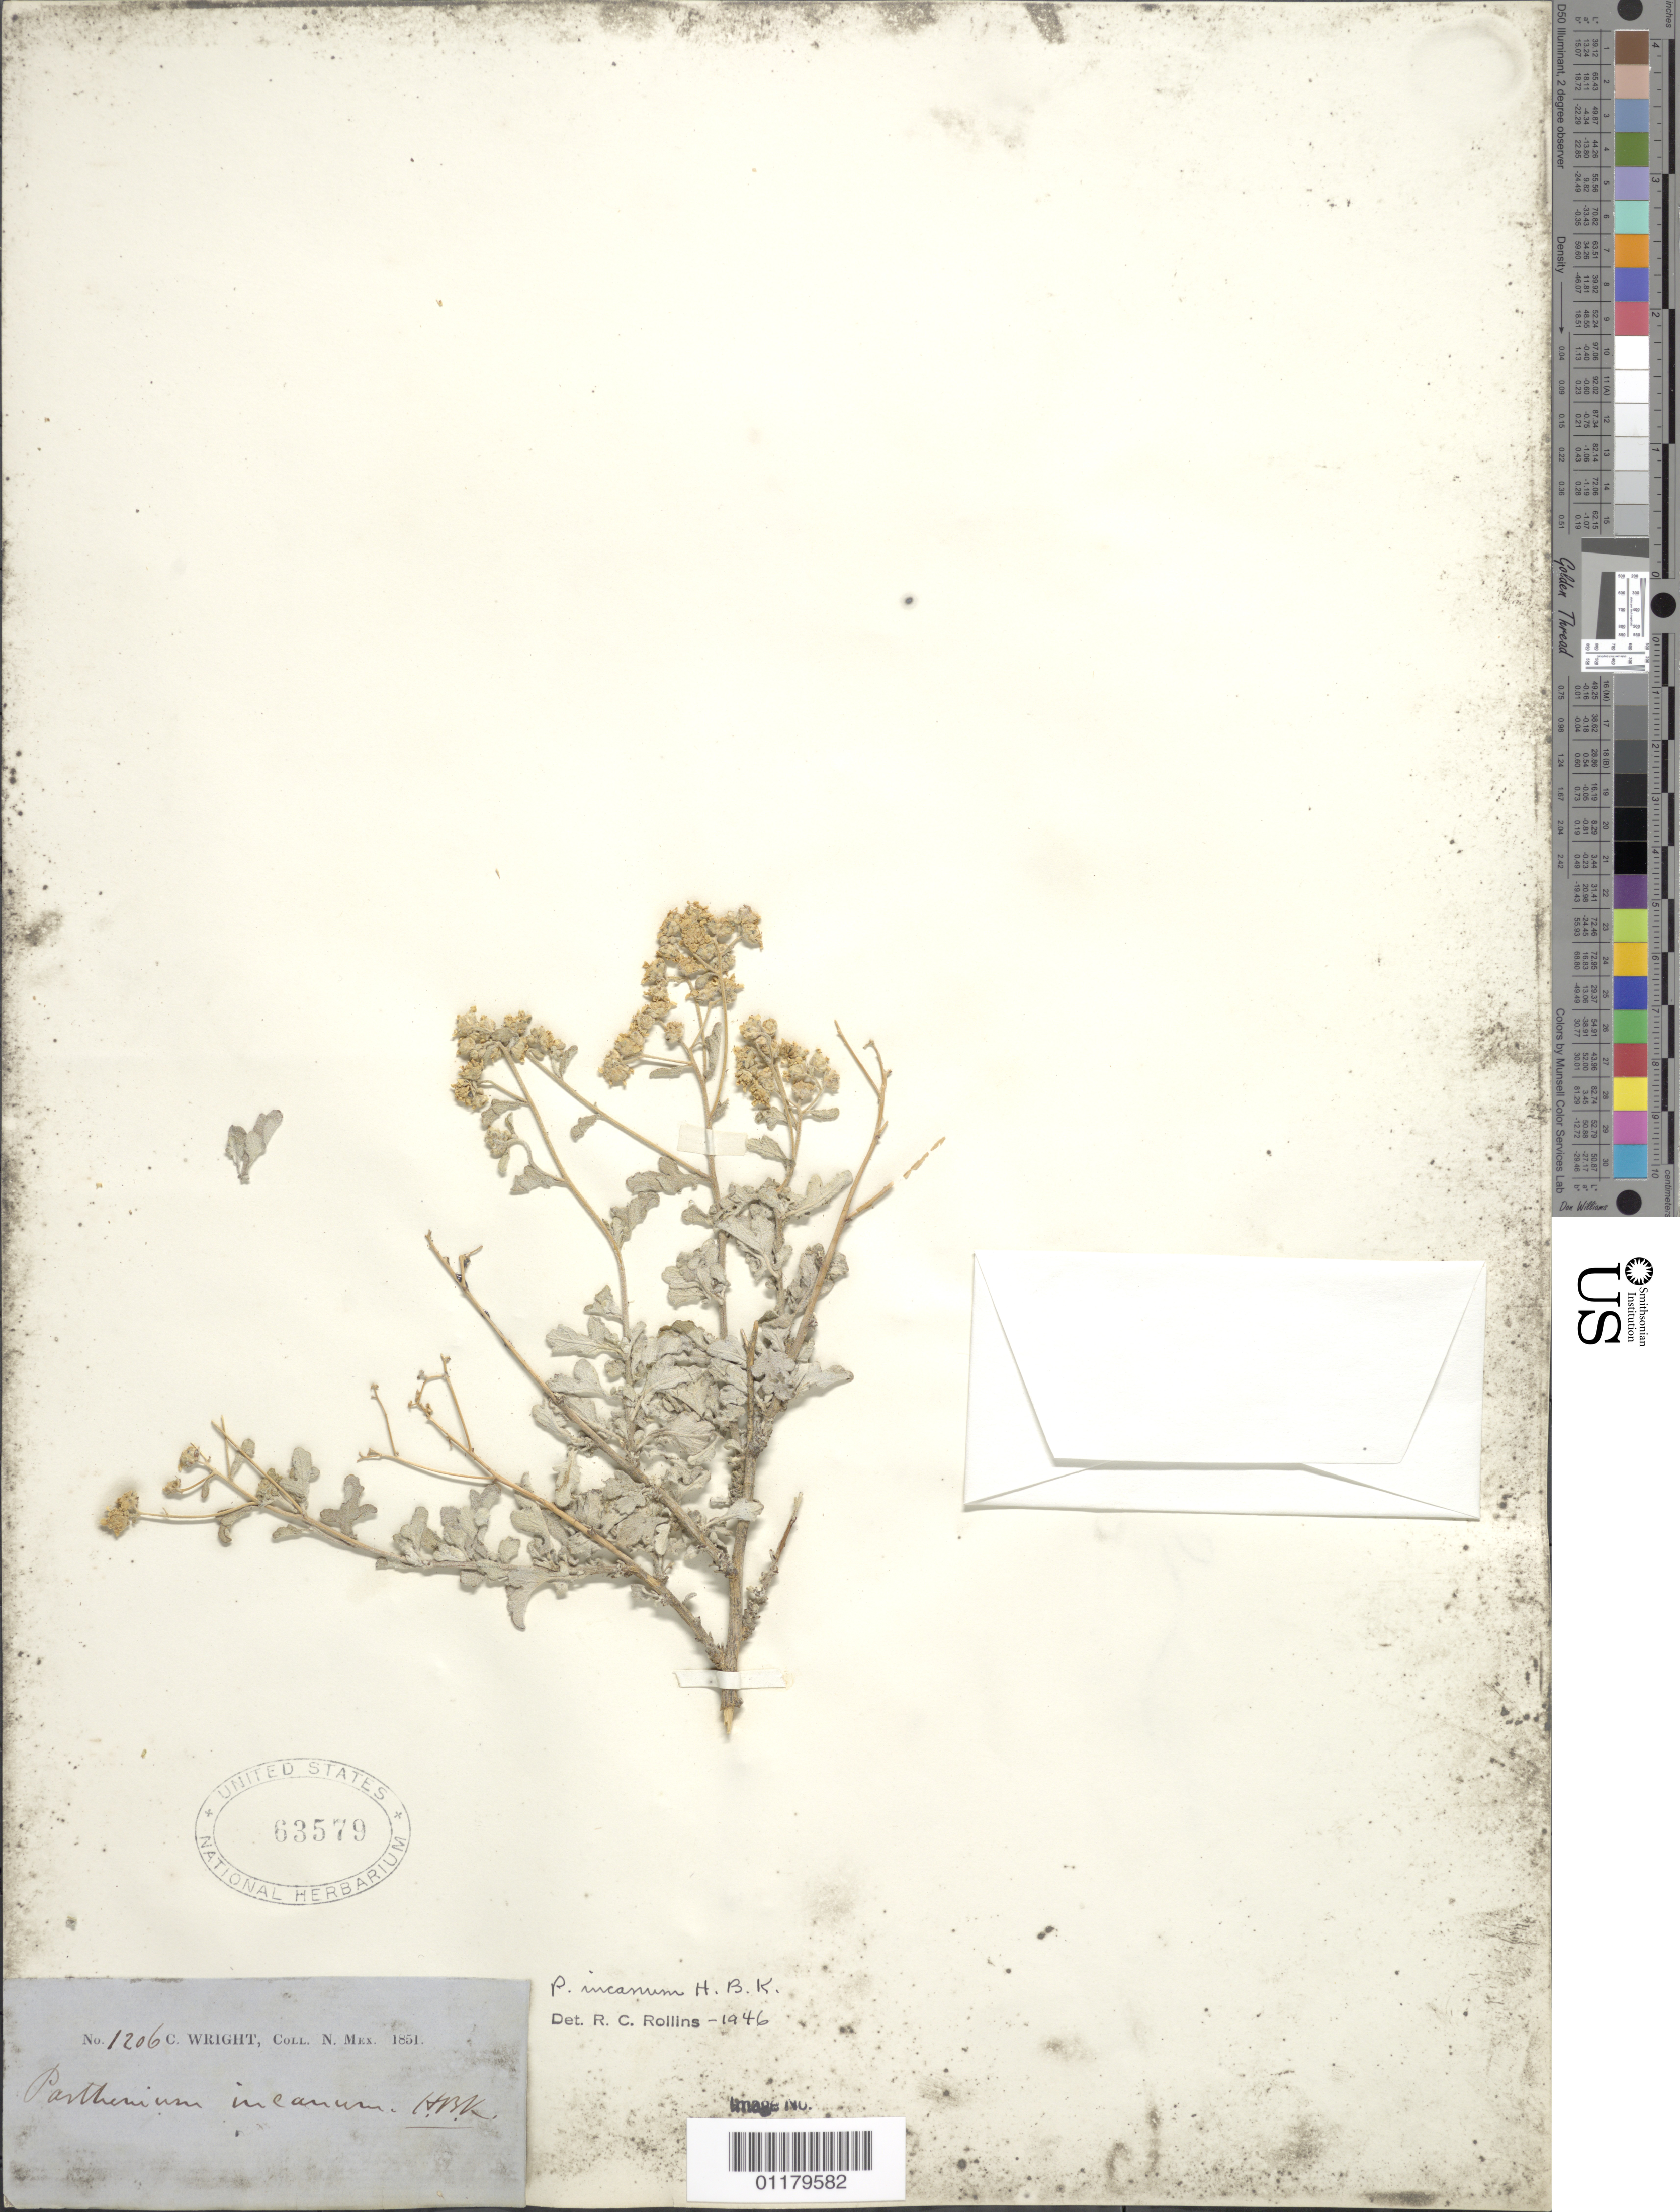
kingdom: Plantae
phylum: Tracheophyta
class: Magnoliopsida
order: Asterales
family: Asteraceae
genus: Parthenium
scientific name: Parthenium incanum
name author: Kunth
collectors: C. Wright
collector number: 1206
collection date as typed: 1851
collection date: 1851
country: United States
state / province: New Mexico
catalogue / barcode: US 63579